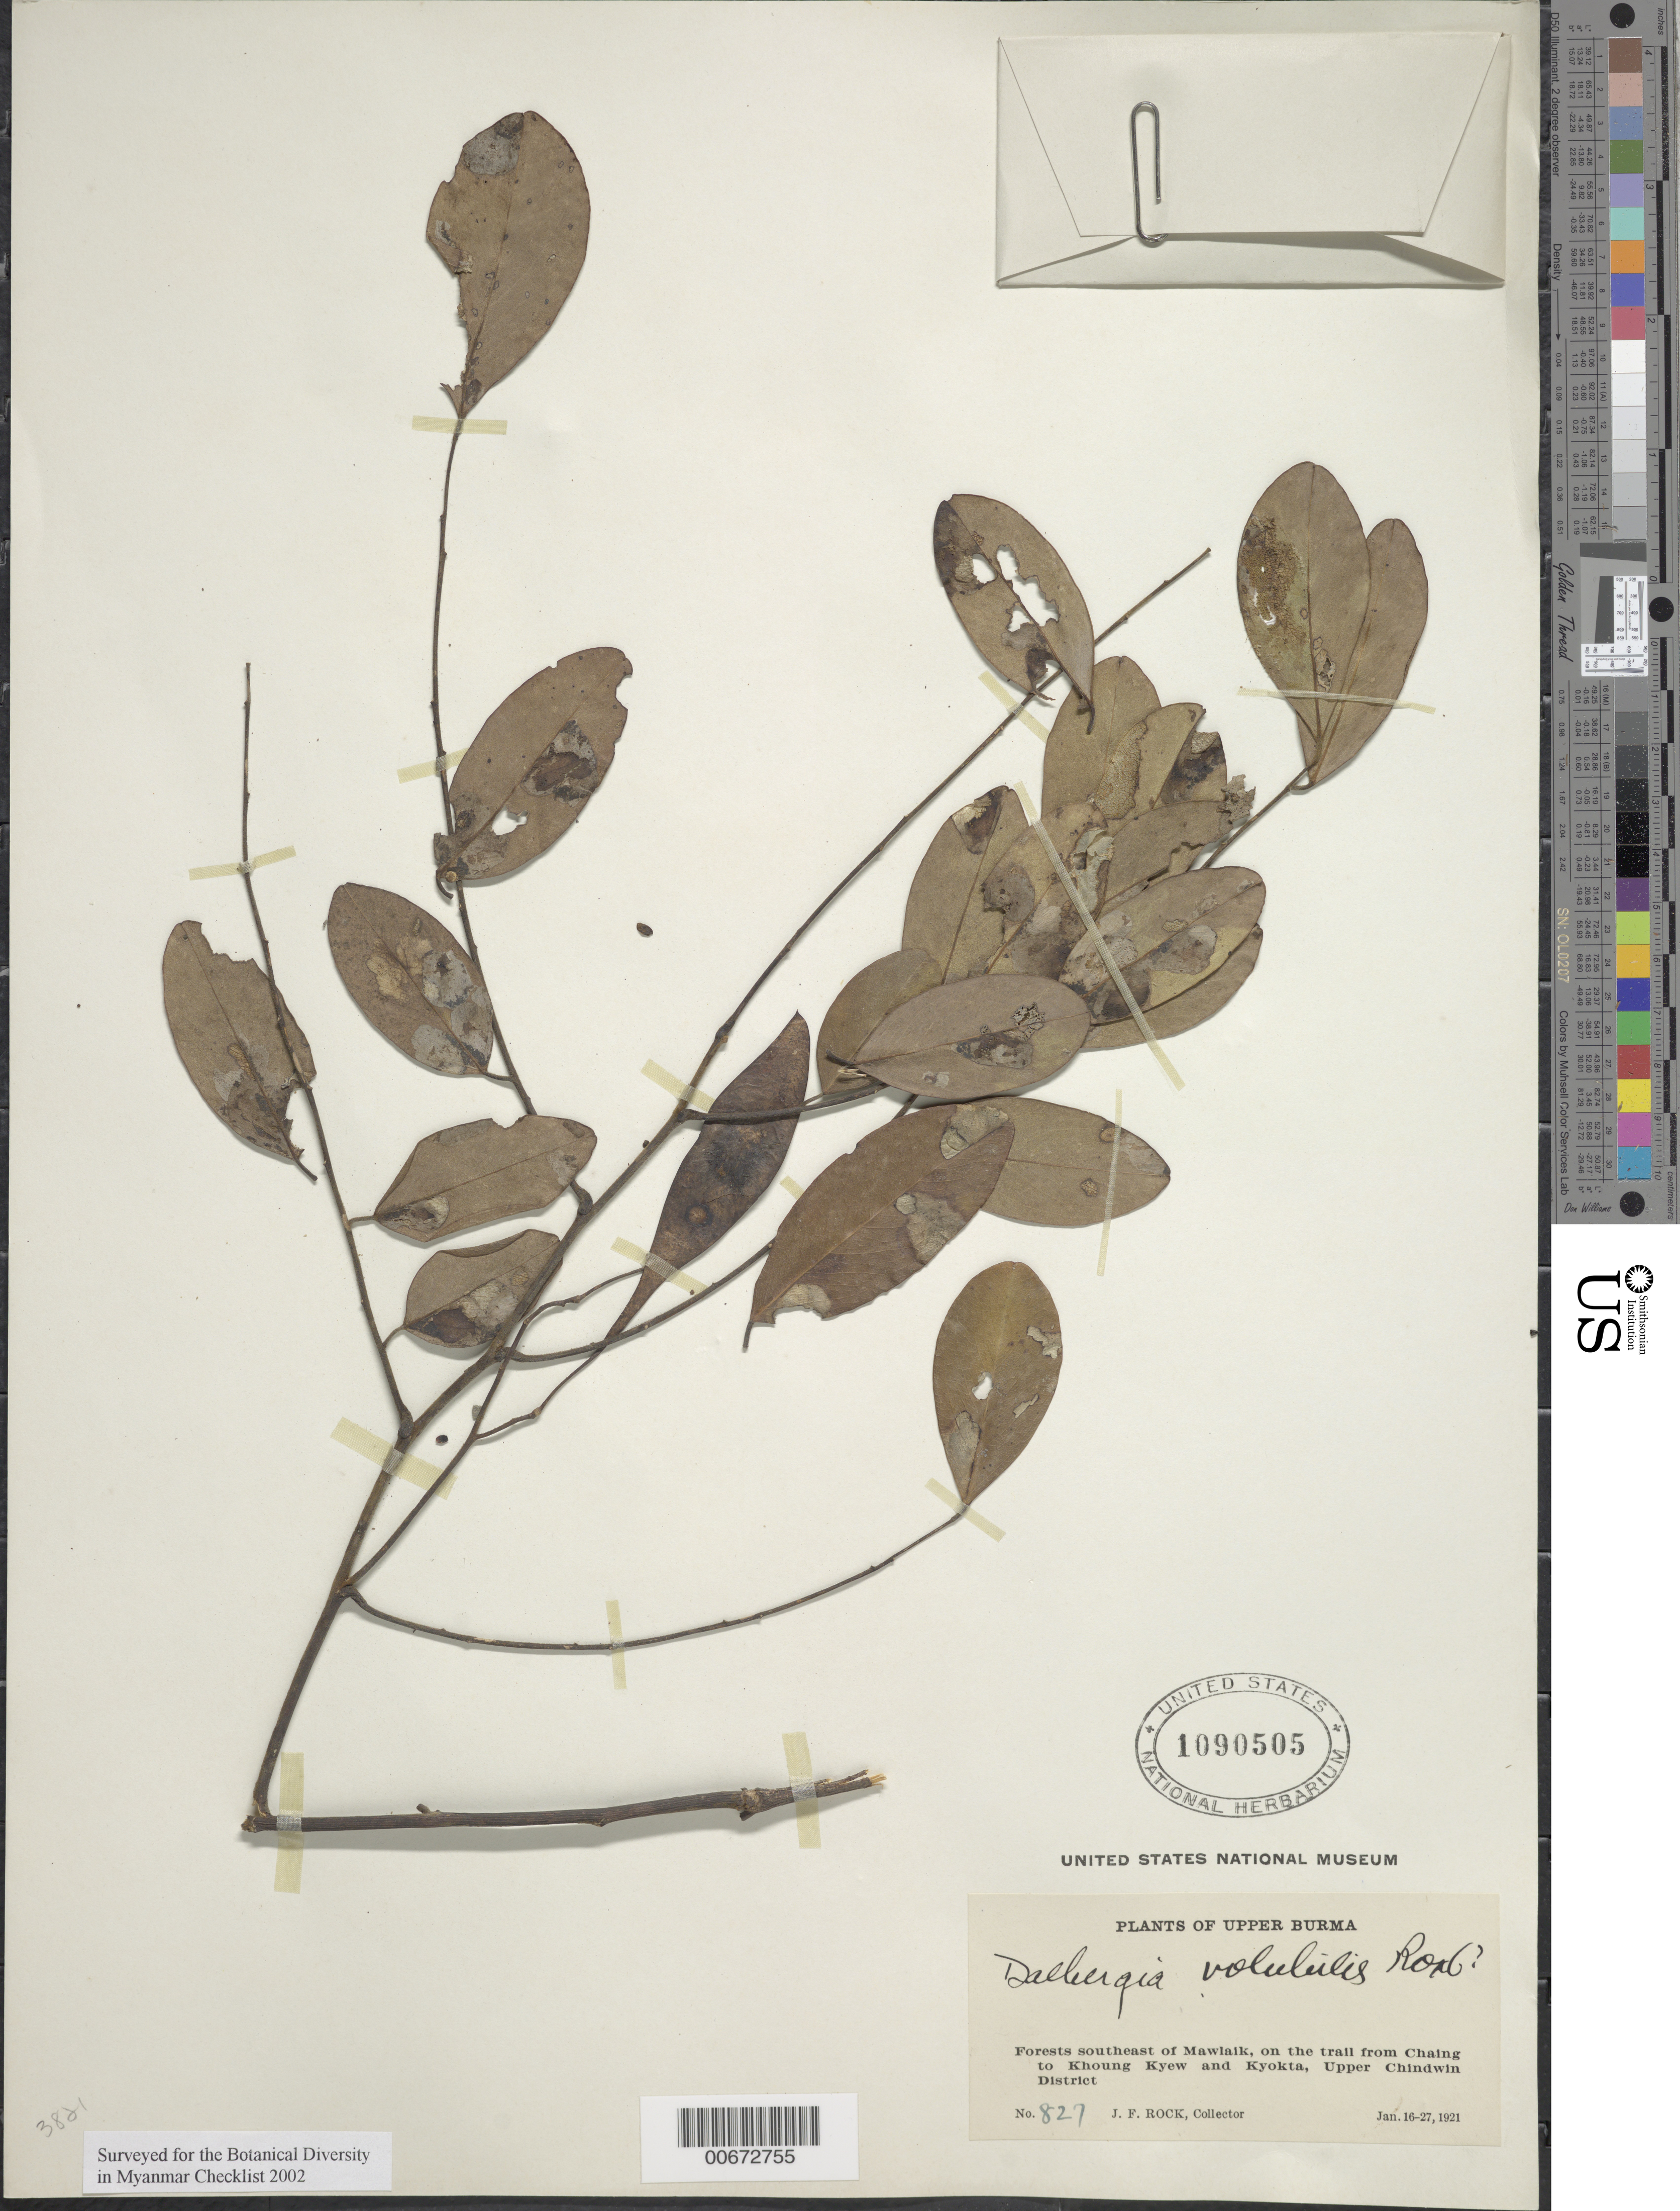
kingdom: Plantae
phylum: Tracheophyta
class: Magnoliopsida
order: Fabales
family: Fabaceae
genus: Dalbergia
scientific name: Dalbergia sp.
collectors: J. F. Rock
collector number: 827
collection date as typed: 16 Jan 1921 to 27 Jan 1921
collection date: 1921-01-16/1921-01-27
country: Myanmar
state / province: Chin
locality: Mawialk, from Chaing to Khoung Kyew and Kyokta, Upper Chindwin Dist.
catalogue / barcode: US 1090505